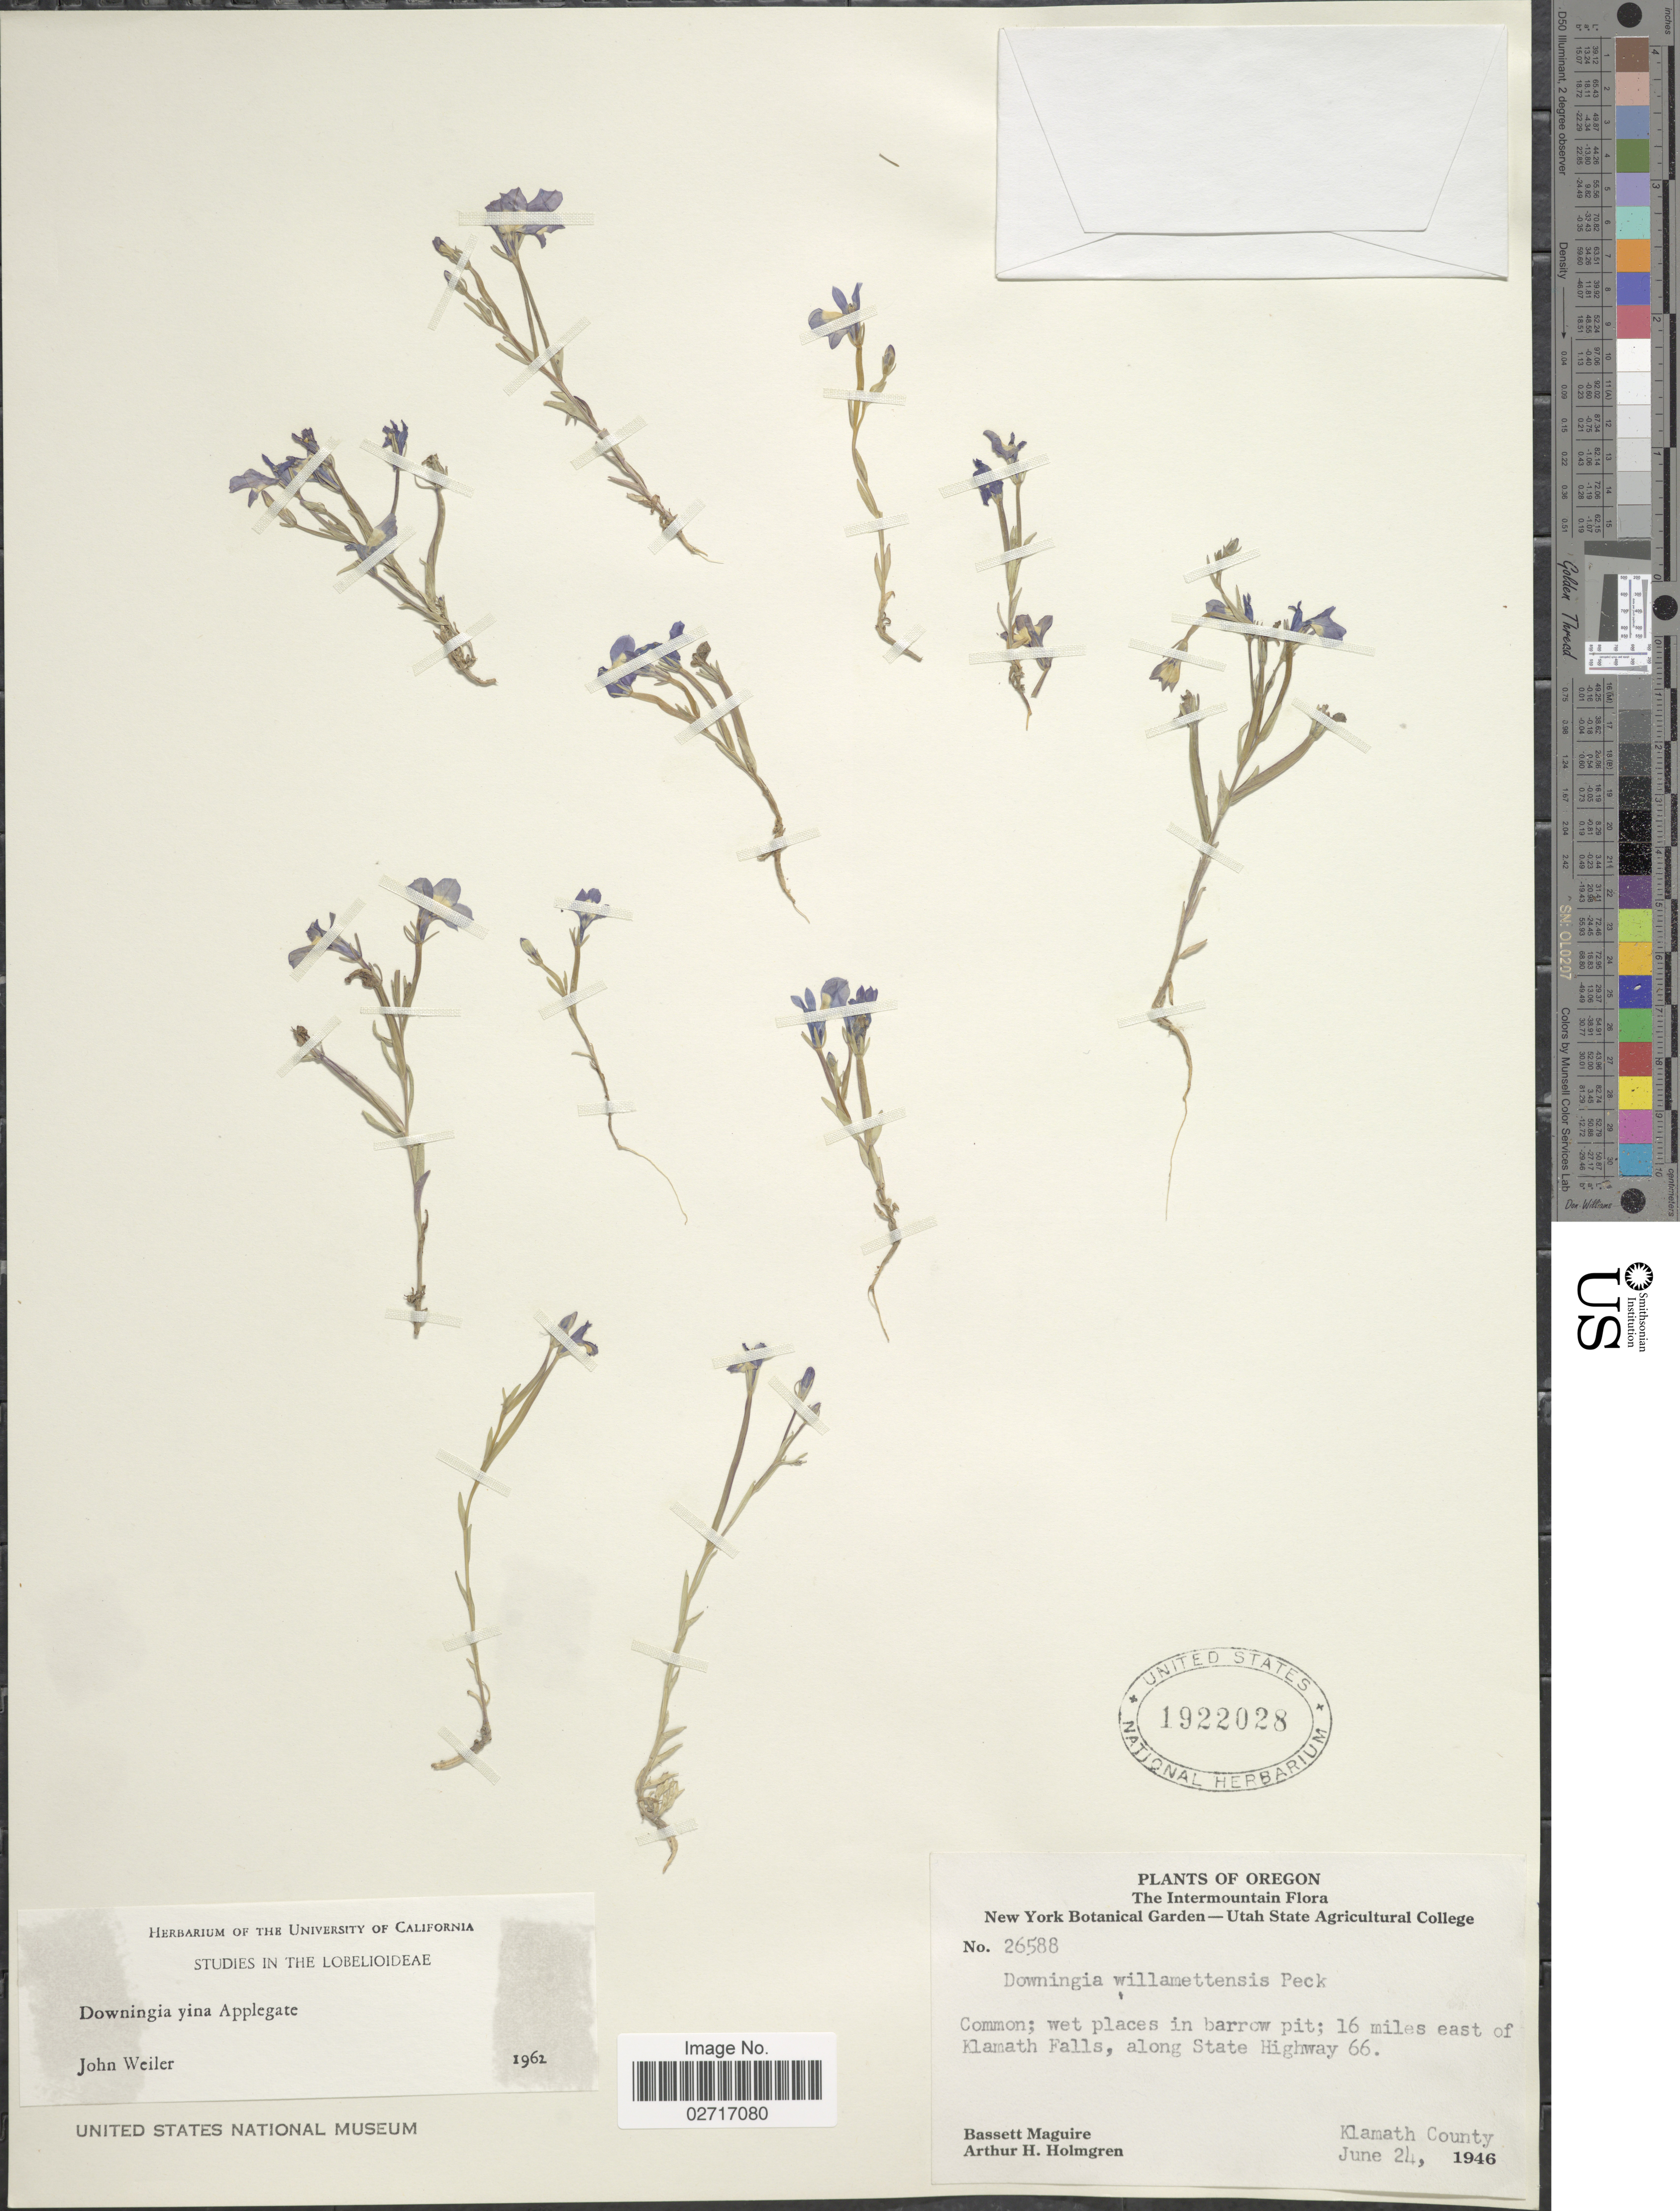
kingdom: Plantae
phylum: Tracheophyta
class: Magnoliopsida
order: Asterales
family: Campanulaceae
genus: Downingia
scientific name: Downingia yina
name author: Applegate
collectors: B. Maguire & A. H. Holmgren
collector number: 26588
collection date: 1946-06-24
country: United States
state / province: Oregon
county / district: Klamath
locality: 16 miles east of Klamath Falls, along State Highway 66, Klamath County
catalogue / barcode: US 1922028